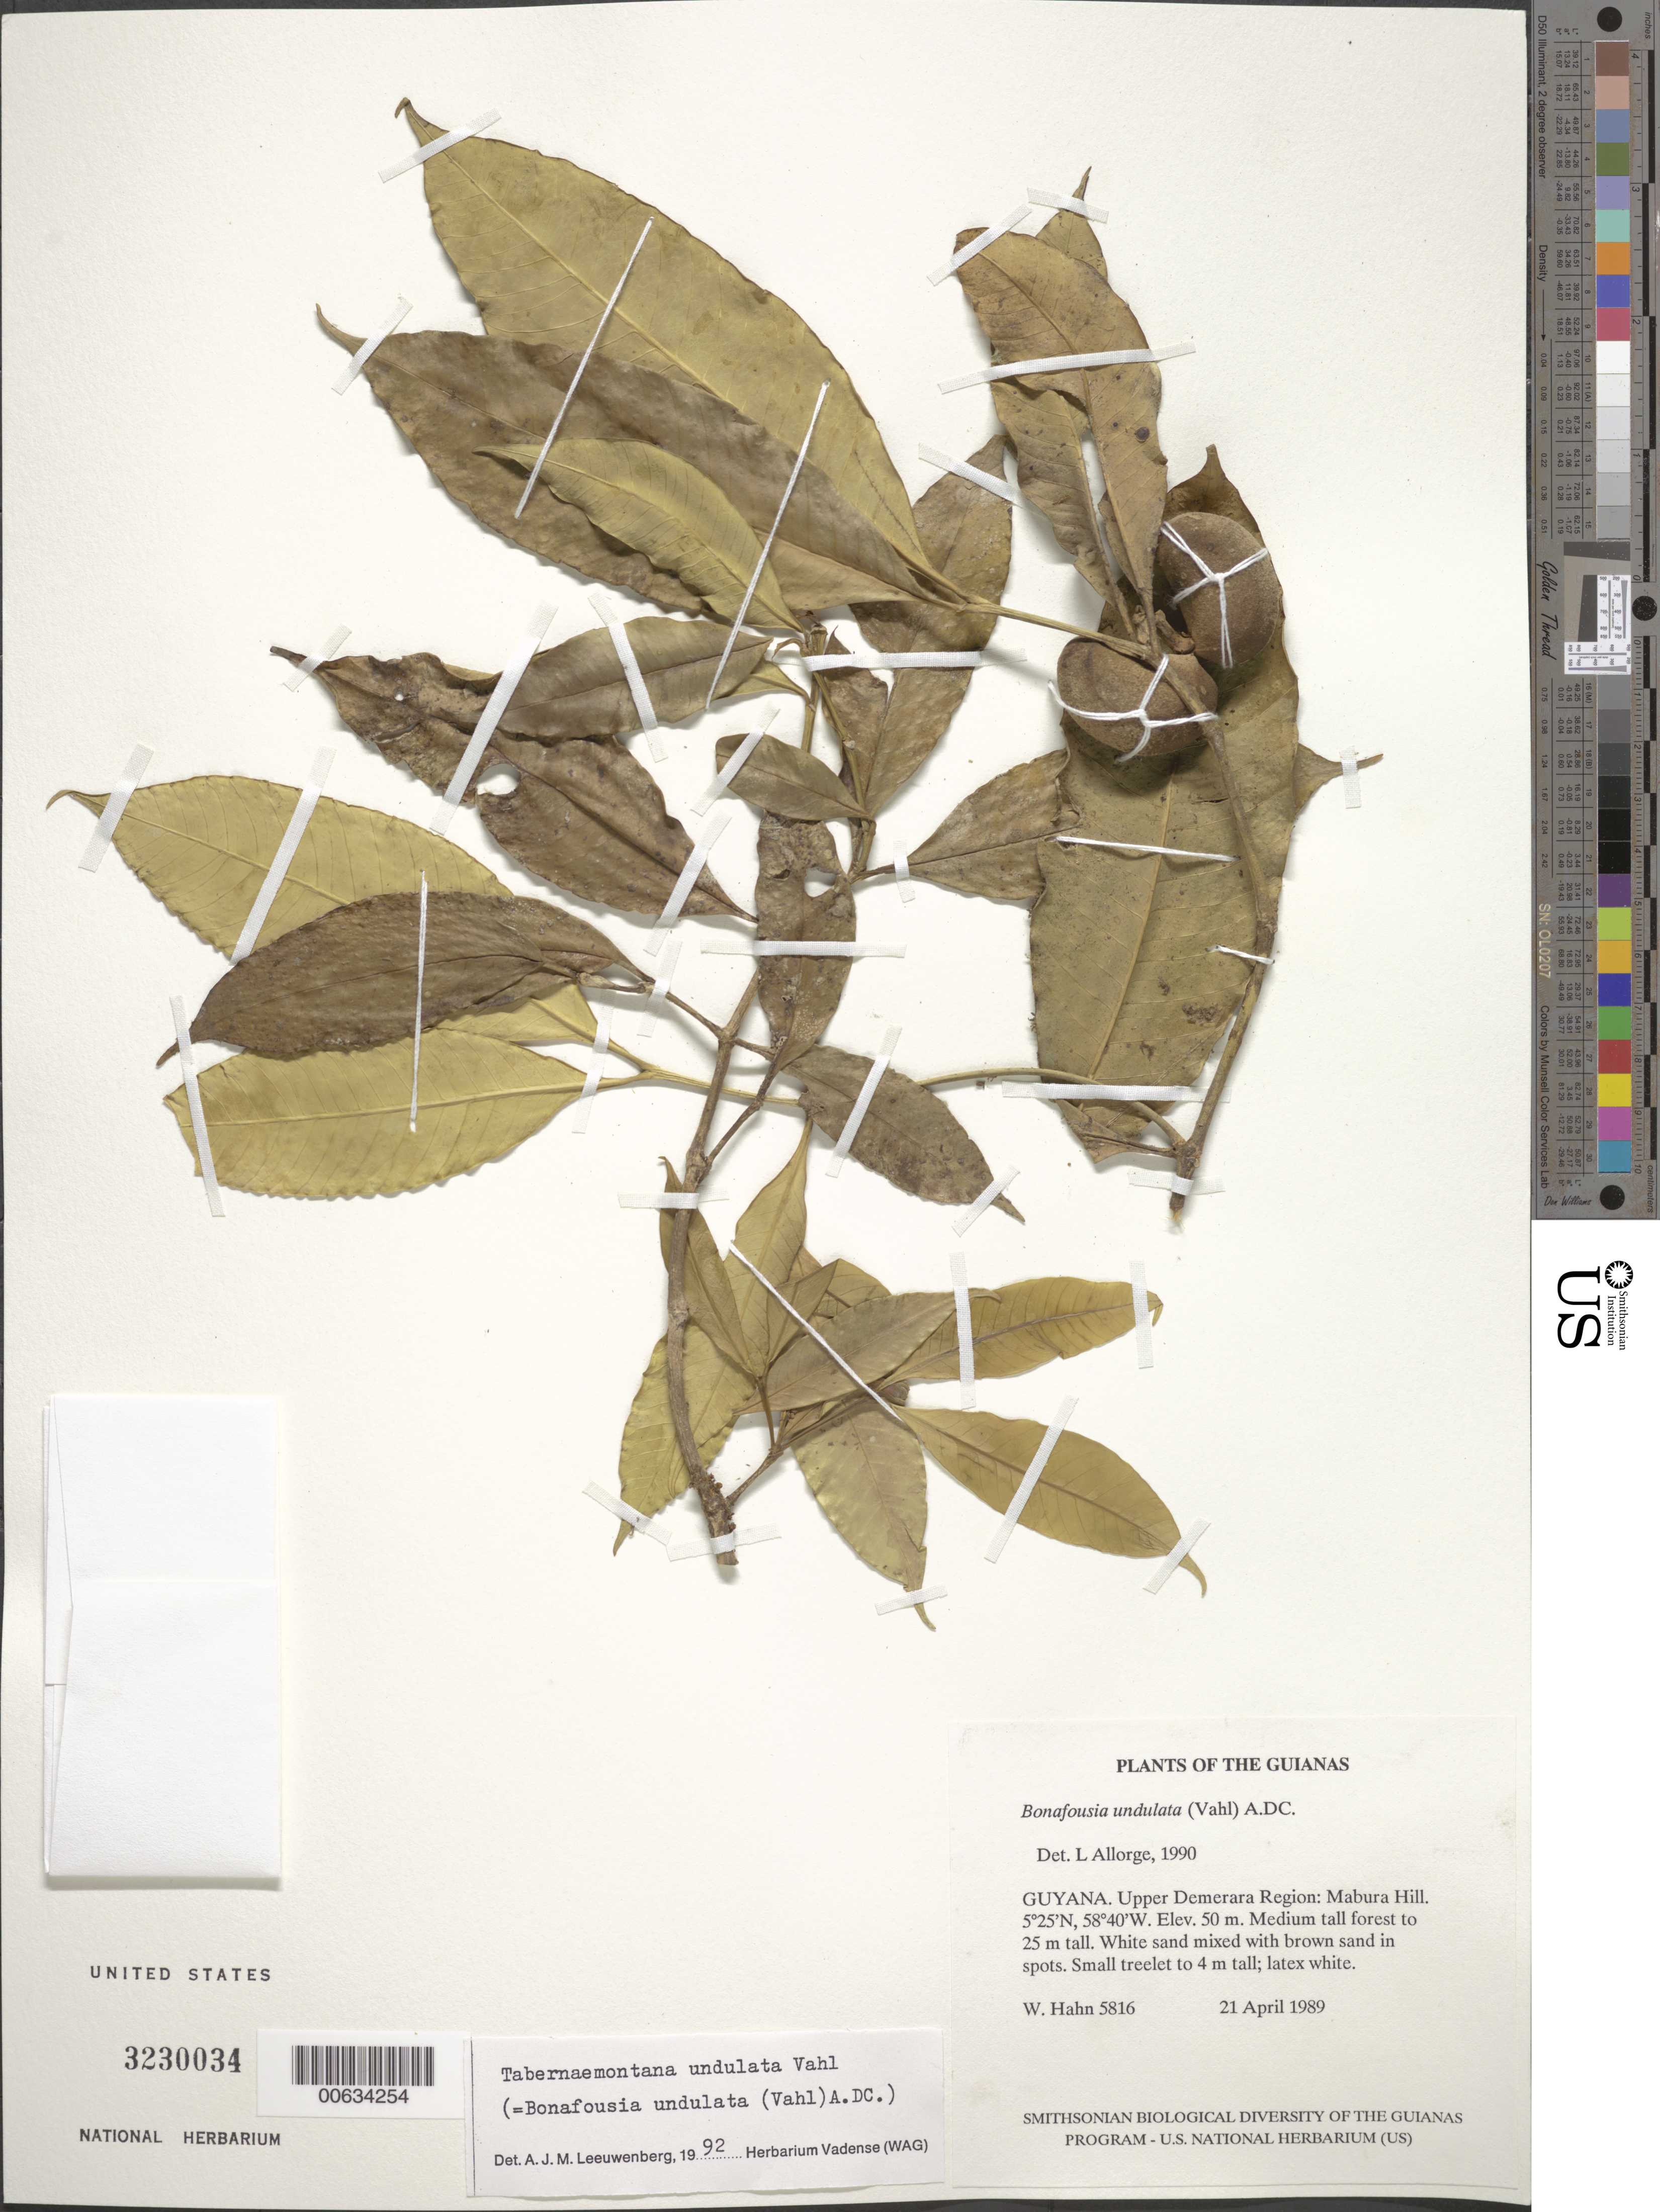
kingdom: Plantae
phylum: Tracheophyta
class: Magnoliopsida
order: Gentianales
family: Apocynaceae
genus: Bonafousia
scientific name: Bonafousia undulata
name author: (Vahl) A. DC.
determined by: Allorge, L.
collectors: W. Hahn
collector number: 5816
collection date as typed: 21 April 1989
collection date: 1989-04-21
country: Guyana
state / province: U. Demerara-Berbice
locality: Mabura Hill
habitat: Medium tall forest to 25 m tall. White sand mixed with brown sand in spots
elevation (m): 50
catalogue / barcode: US 3230034